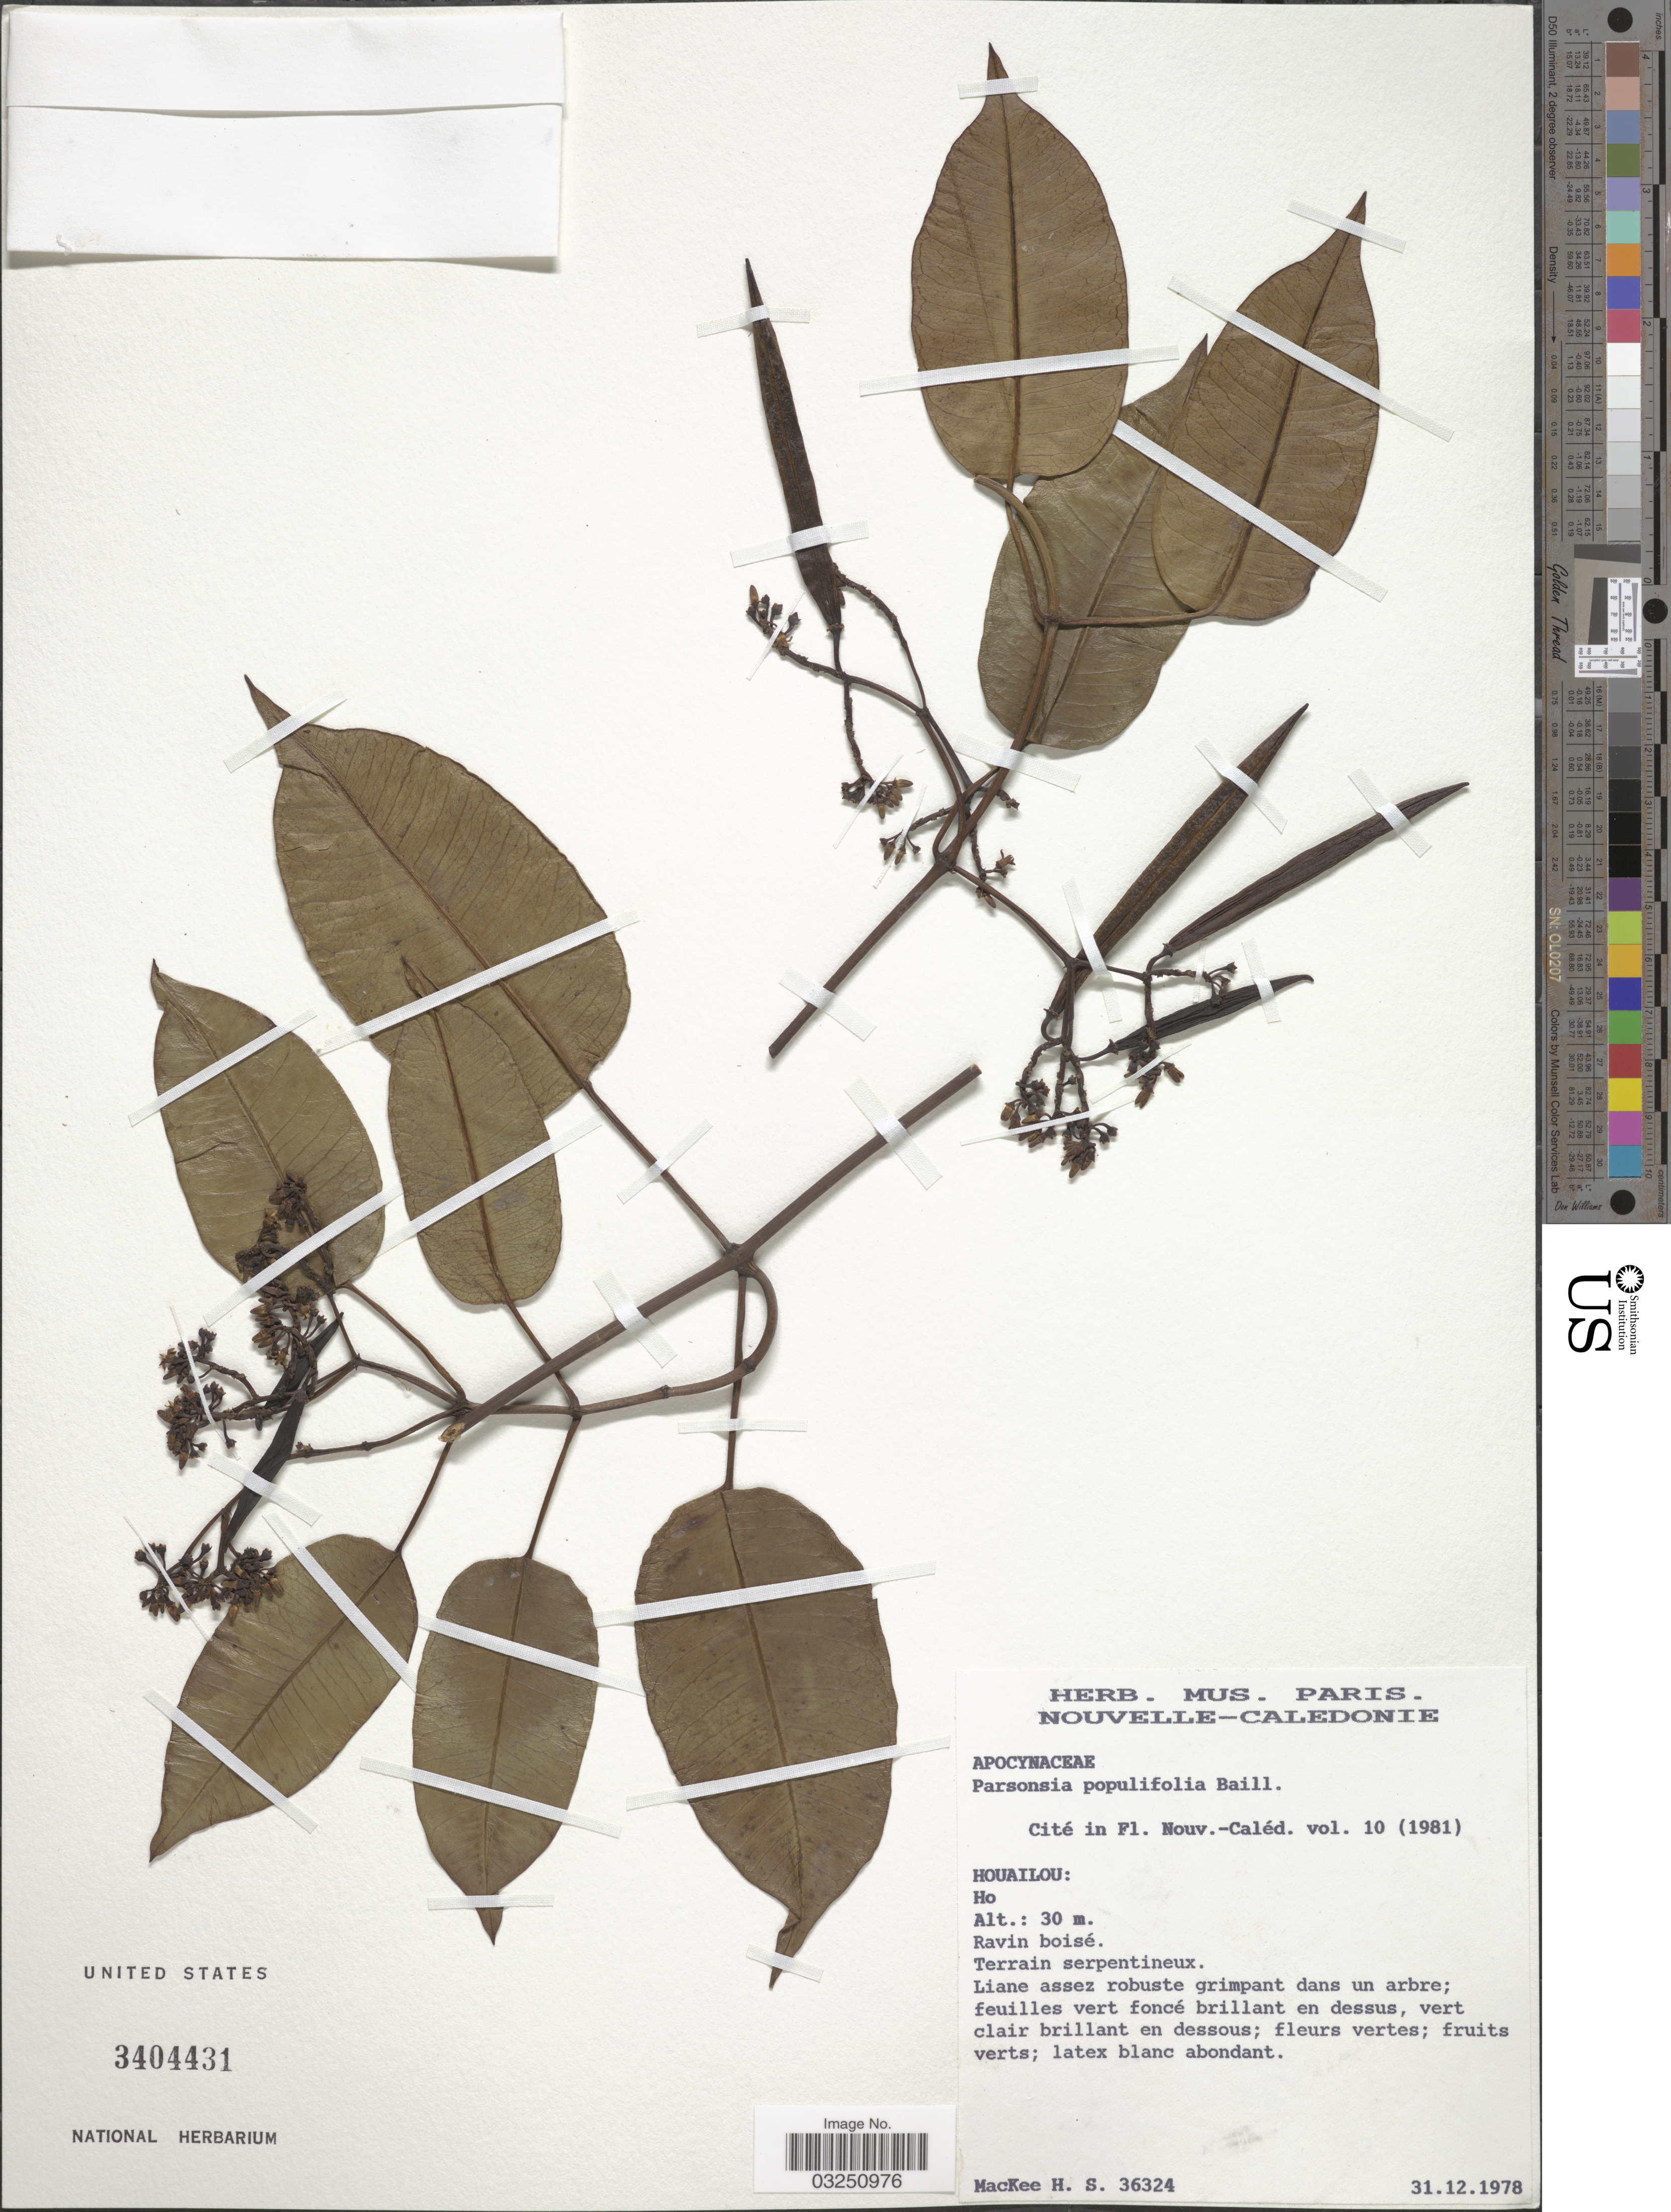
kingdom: Plantae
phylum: Tracheophyta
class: Magnoliopsida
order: Myrtales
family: Lythraceae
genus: Parsonsia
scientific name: Parsonsia populifolia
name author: Baill.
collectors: H. Mackee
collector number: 36324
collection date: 1978-12-31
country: New Caledonia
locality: Nouvelle-Caledonie. Houallou: Ho. Ravin boisé.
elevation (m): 30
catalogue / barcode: US 3404431